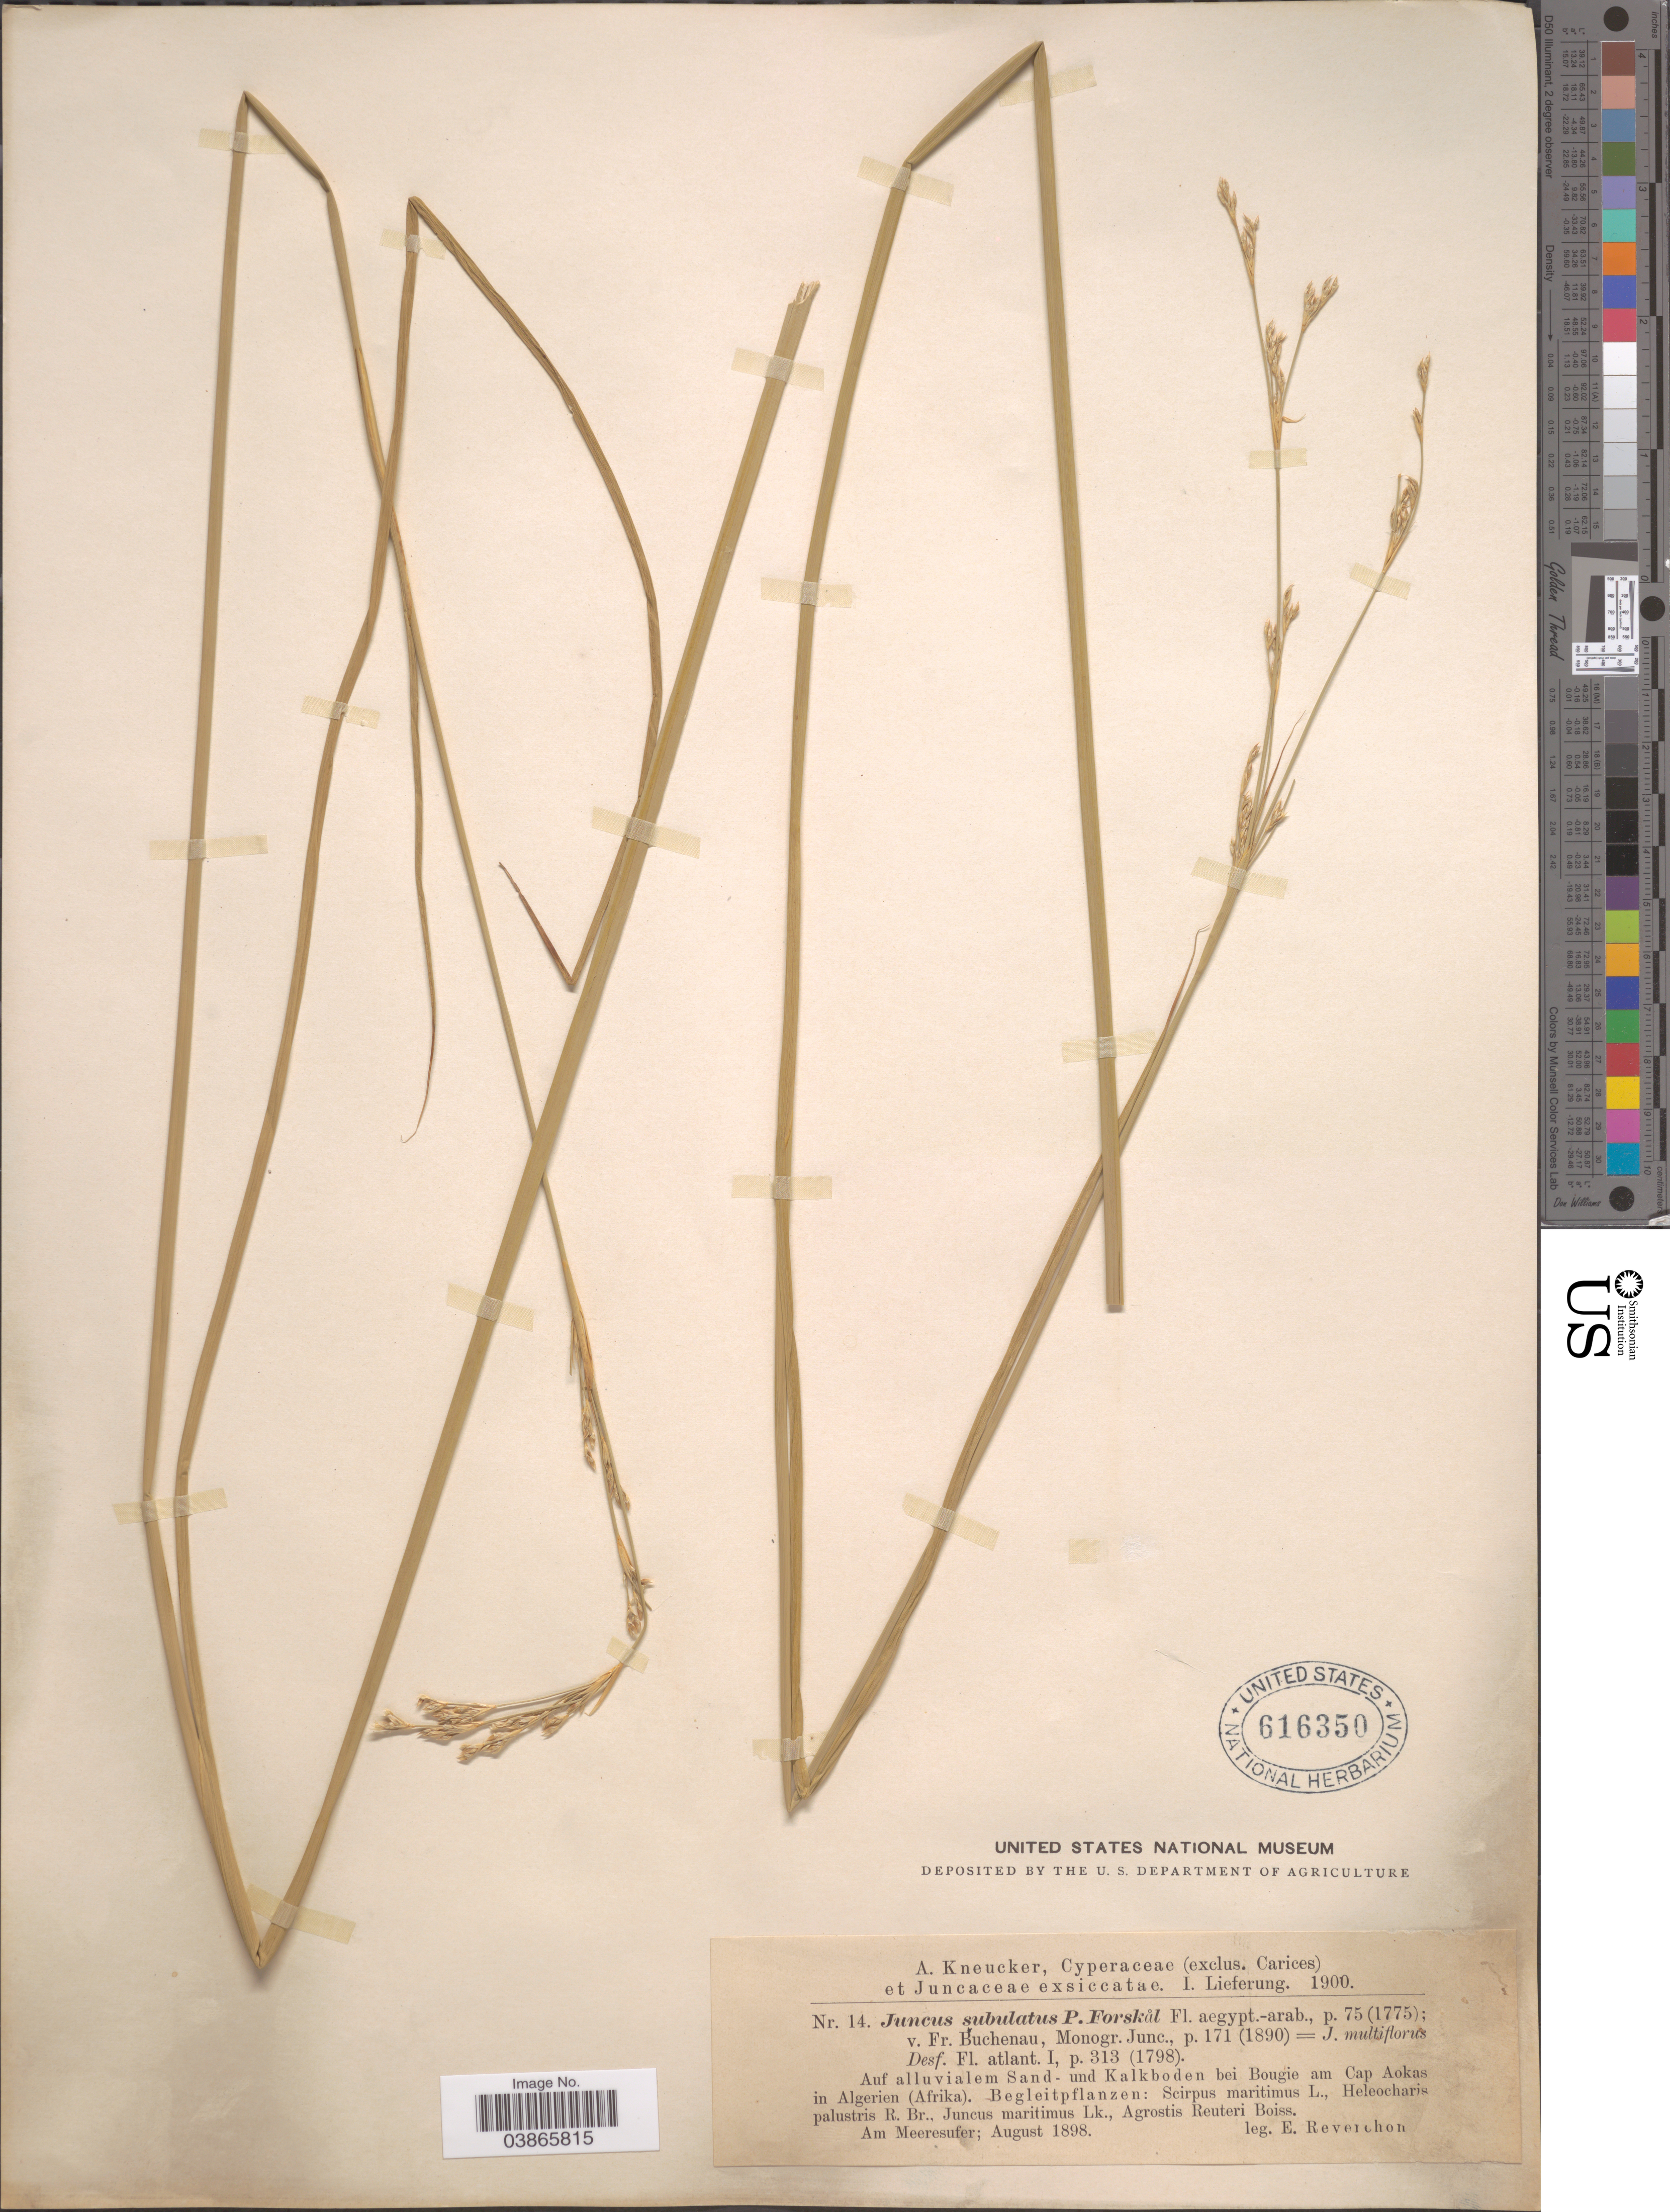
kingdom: Plantae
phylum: Tracheophyta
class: Liliopsida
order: Poales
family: Juncaceae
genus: Juncus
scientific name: Juncus subulatus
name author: Forssk.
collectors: E. Reverchon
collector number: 14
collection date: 1898-08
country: Algeria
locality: Auf alluvialem Sand - und Kalkboden bei Bougie am Cap Aokas in Algerien (Afrika).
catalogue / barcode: US 616350